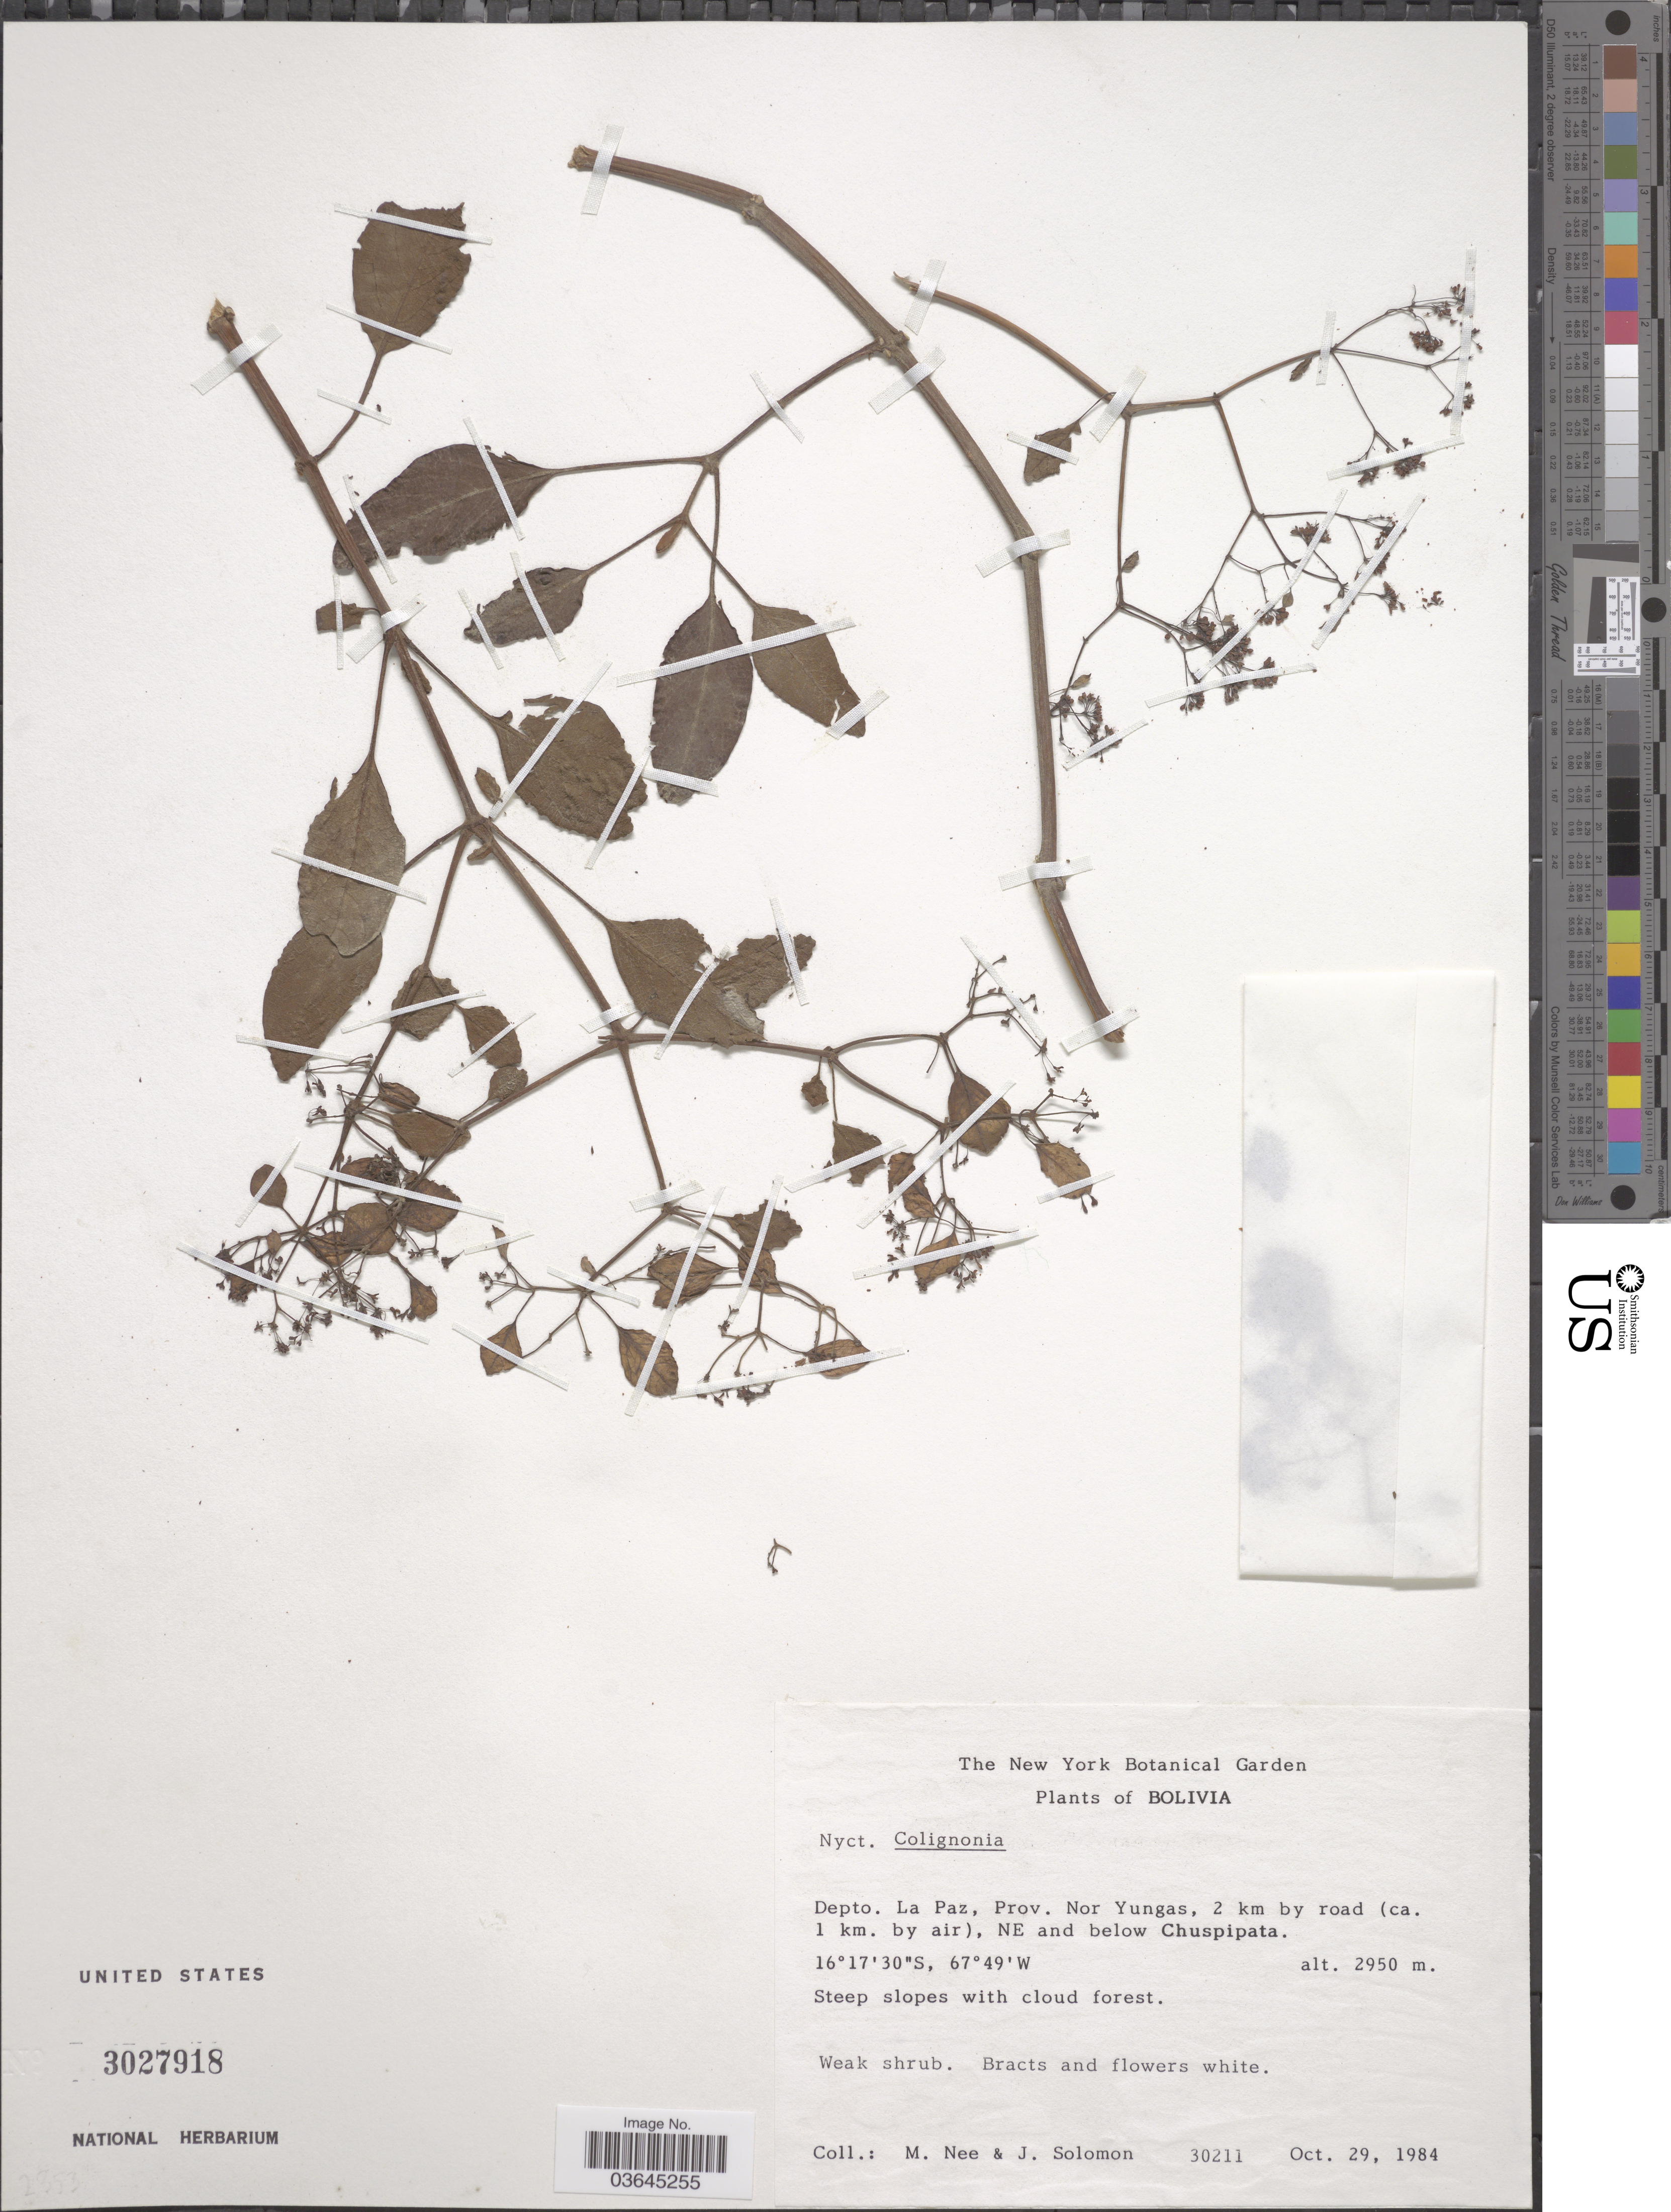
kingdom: Plantae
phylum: Tracheophyta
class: Magnoliopsida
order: Caryophyllales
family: Nyctaginaceae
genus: Colignonia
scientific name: Colignonia sp.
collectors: M. Nee & J. Solomon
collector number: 30211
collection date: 1984-10-29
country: Bolivia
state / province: La Paz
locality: Depto. La Paz, Prov. Nor Yungas, 2 km by road (ca. 1 km. by air), NE and below Chuspipata.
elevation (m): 2950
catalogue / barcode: US 3027918